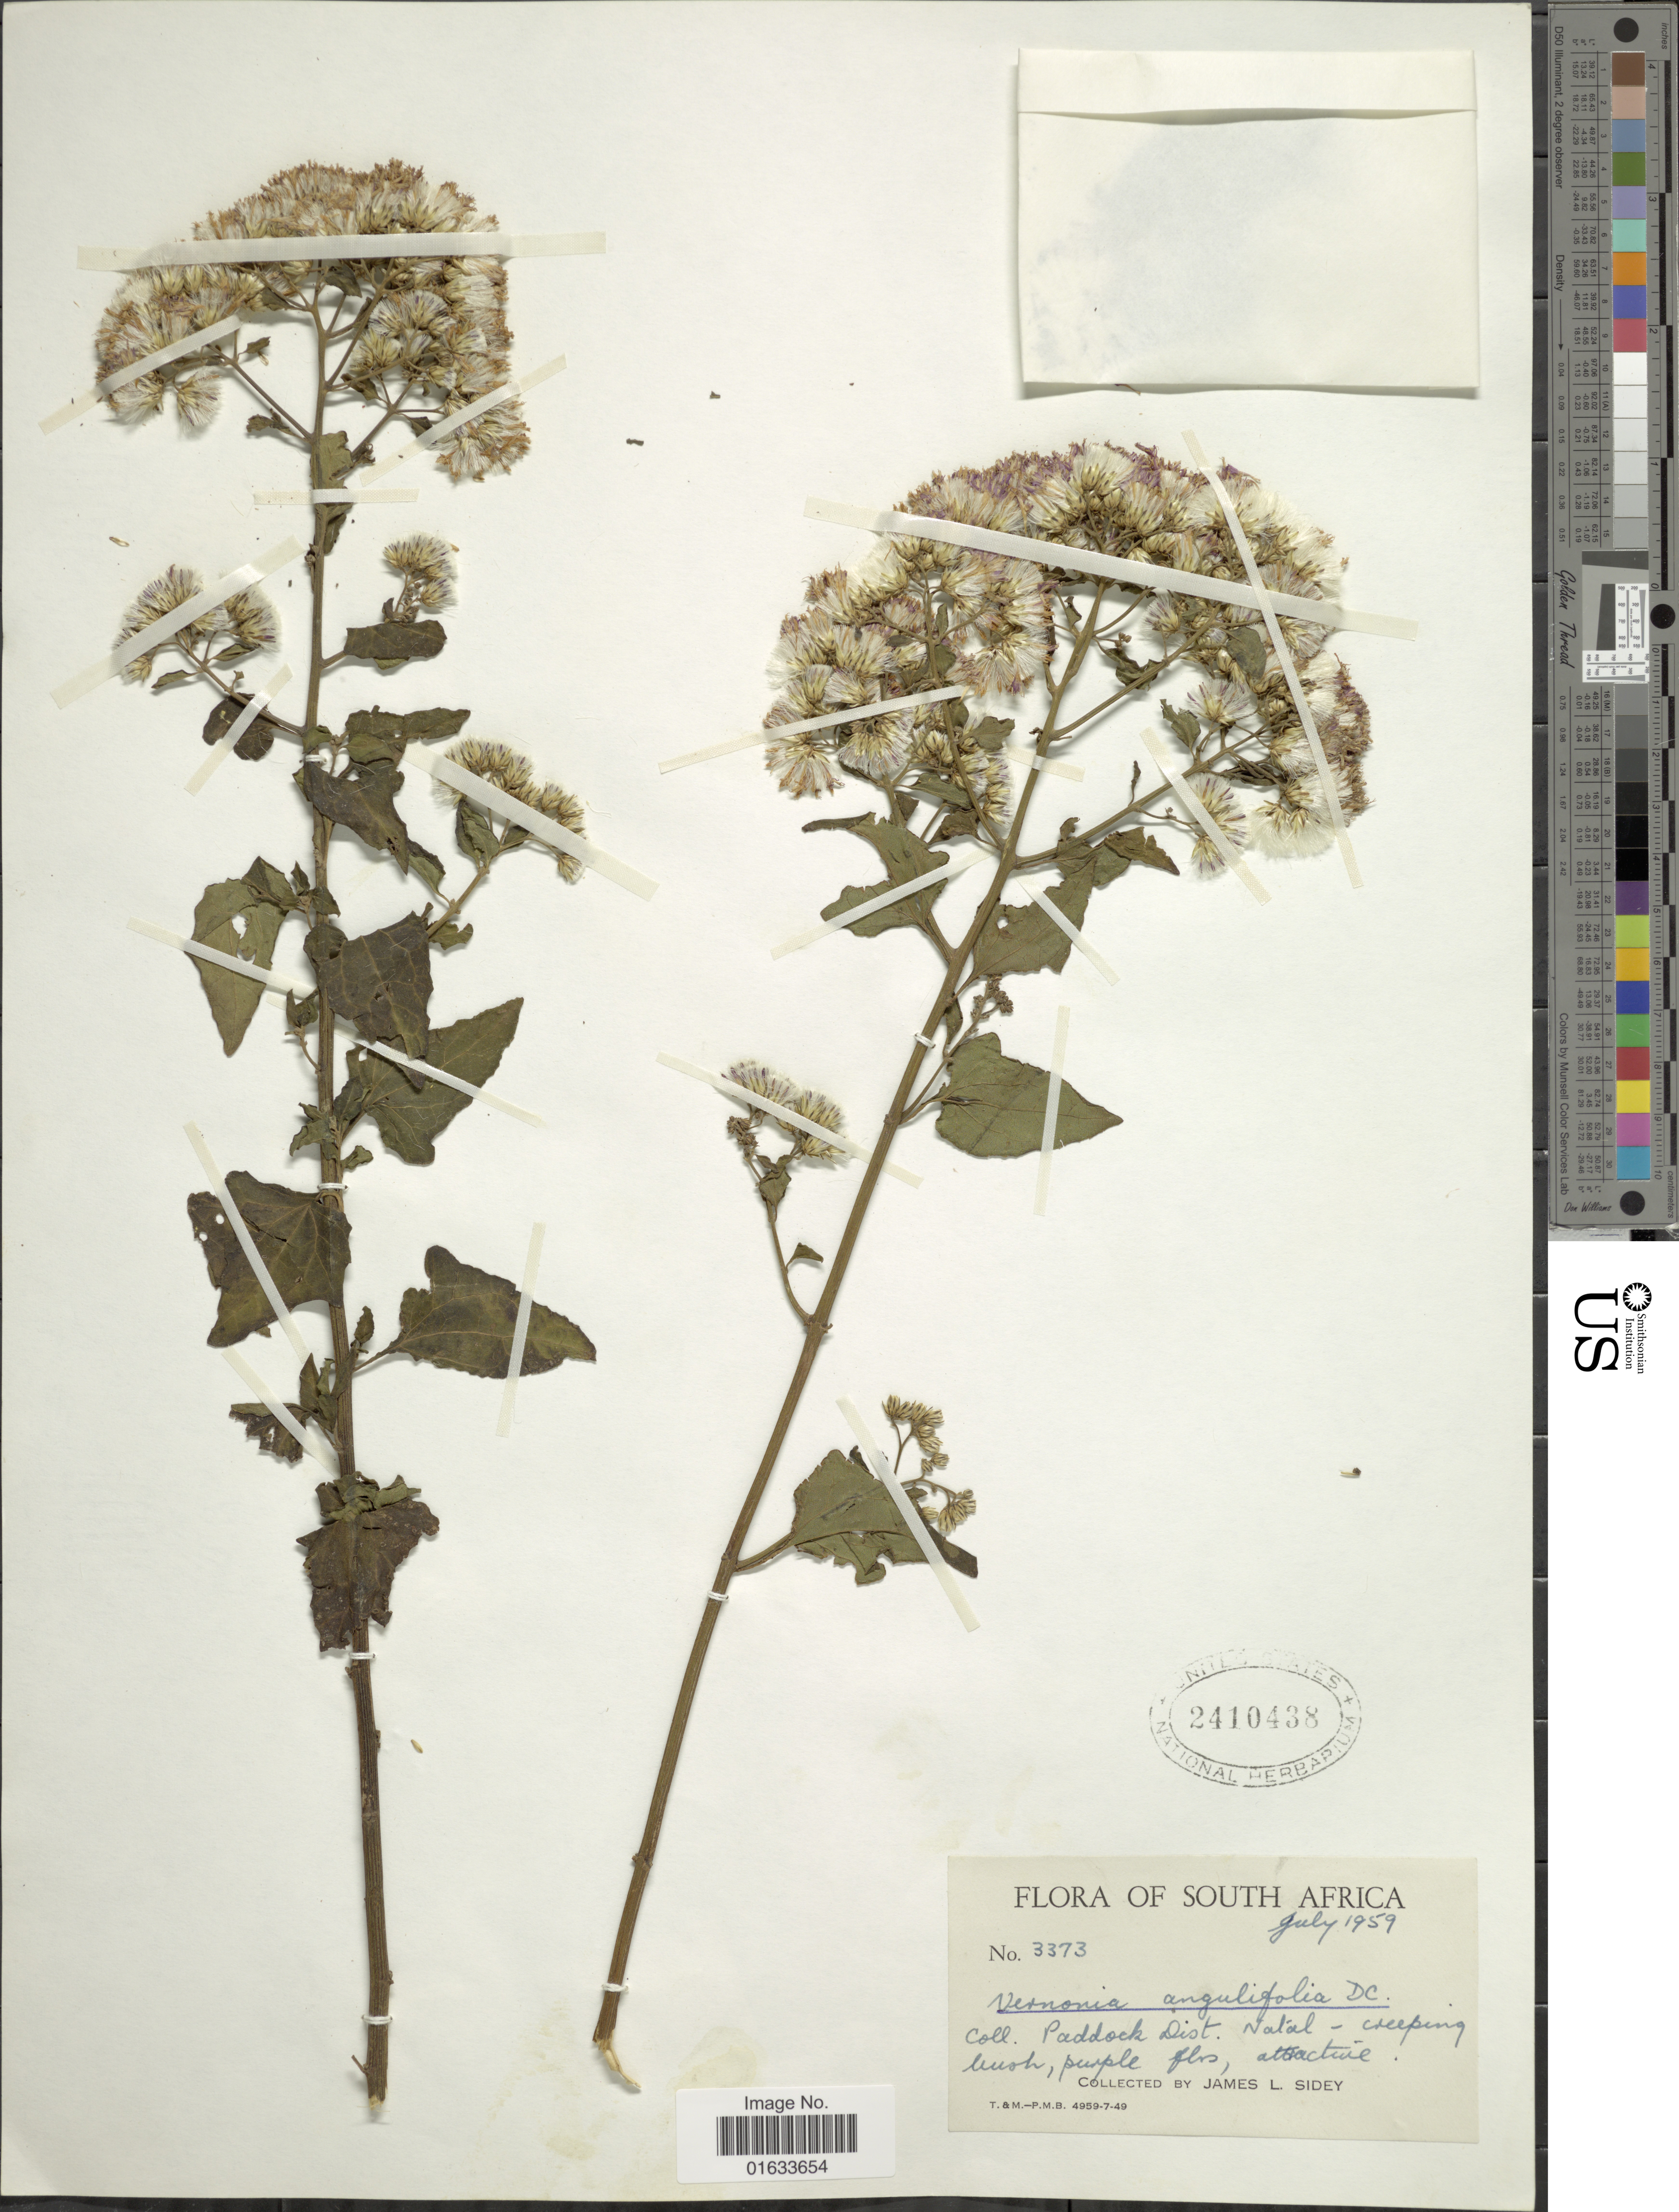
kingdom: Plantae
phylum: Tracheophyta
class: Magnoliopsida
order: Asterales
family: Asteraceae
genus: Distephanus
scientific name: Distephanus angulifolius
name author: (DC.) H. Rob. & B. Kahn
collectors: J. L. Sidey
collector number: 3373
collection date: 1959-07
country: South Africa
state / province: KwaZulu-Natal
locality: Coll. Paddock Dist. Natal.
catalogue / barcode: US 2410438